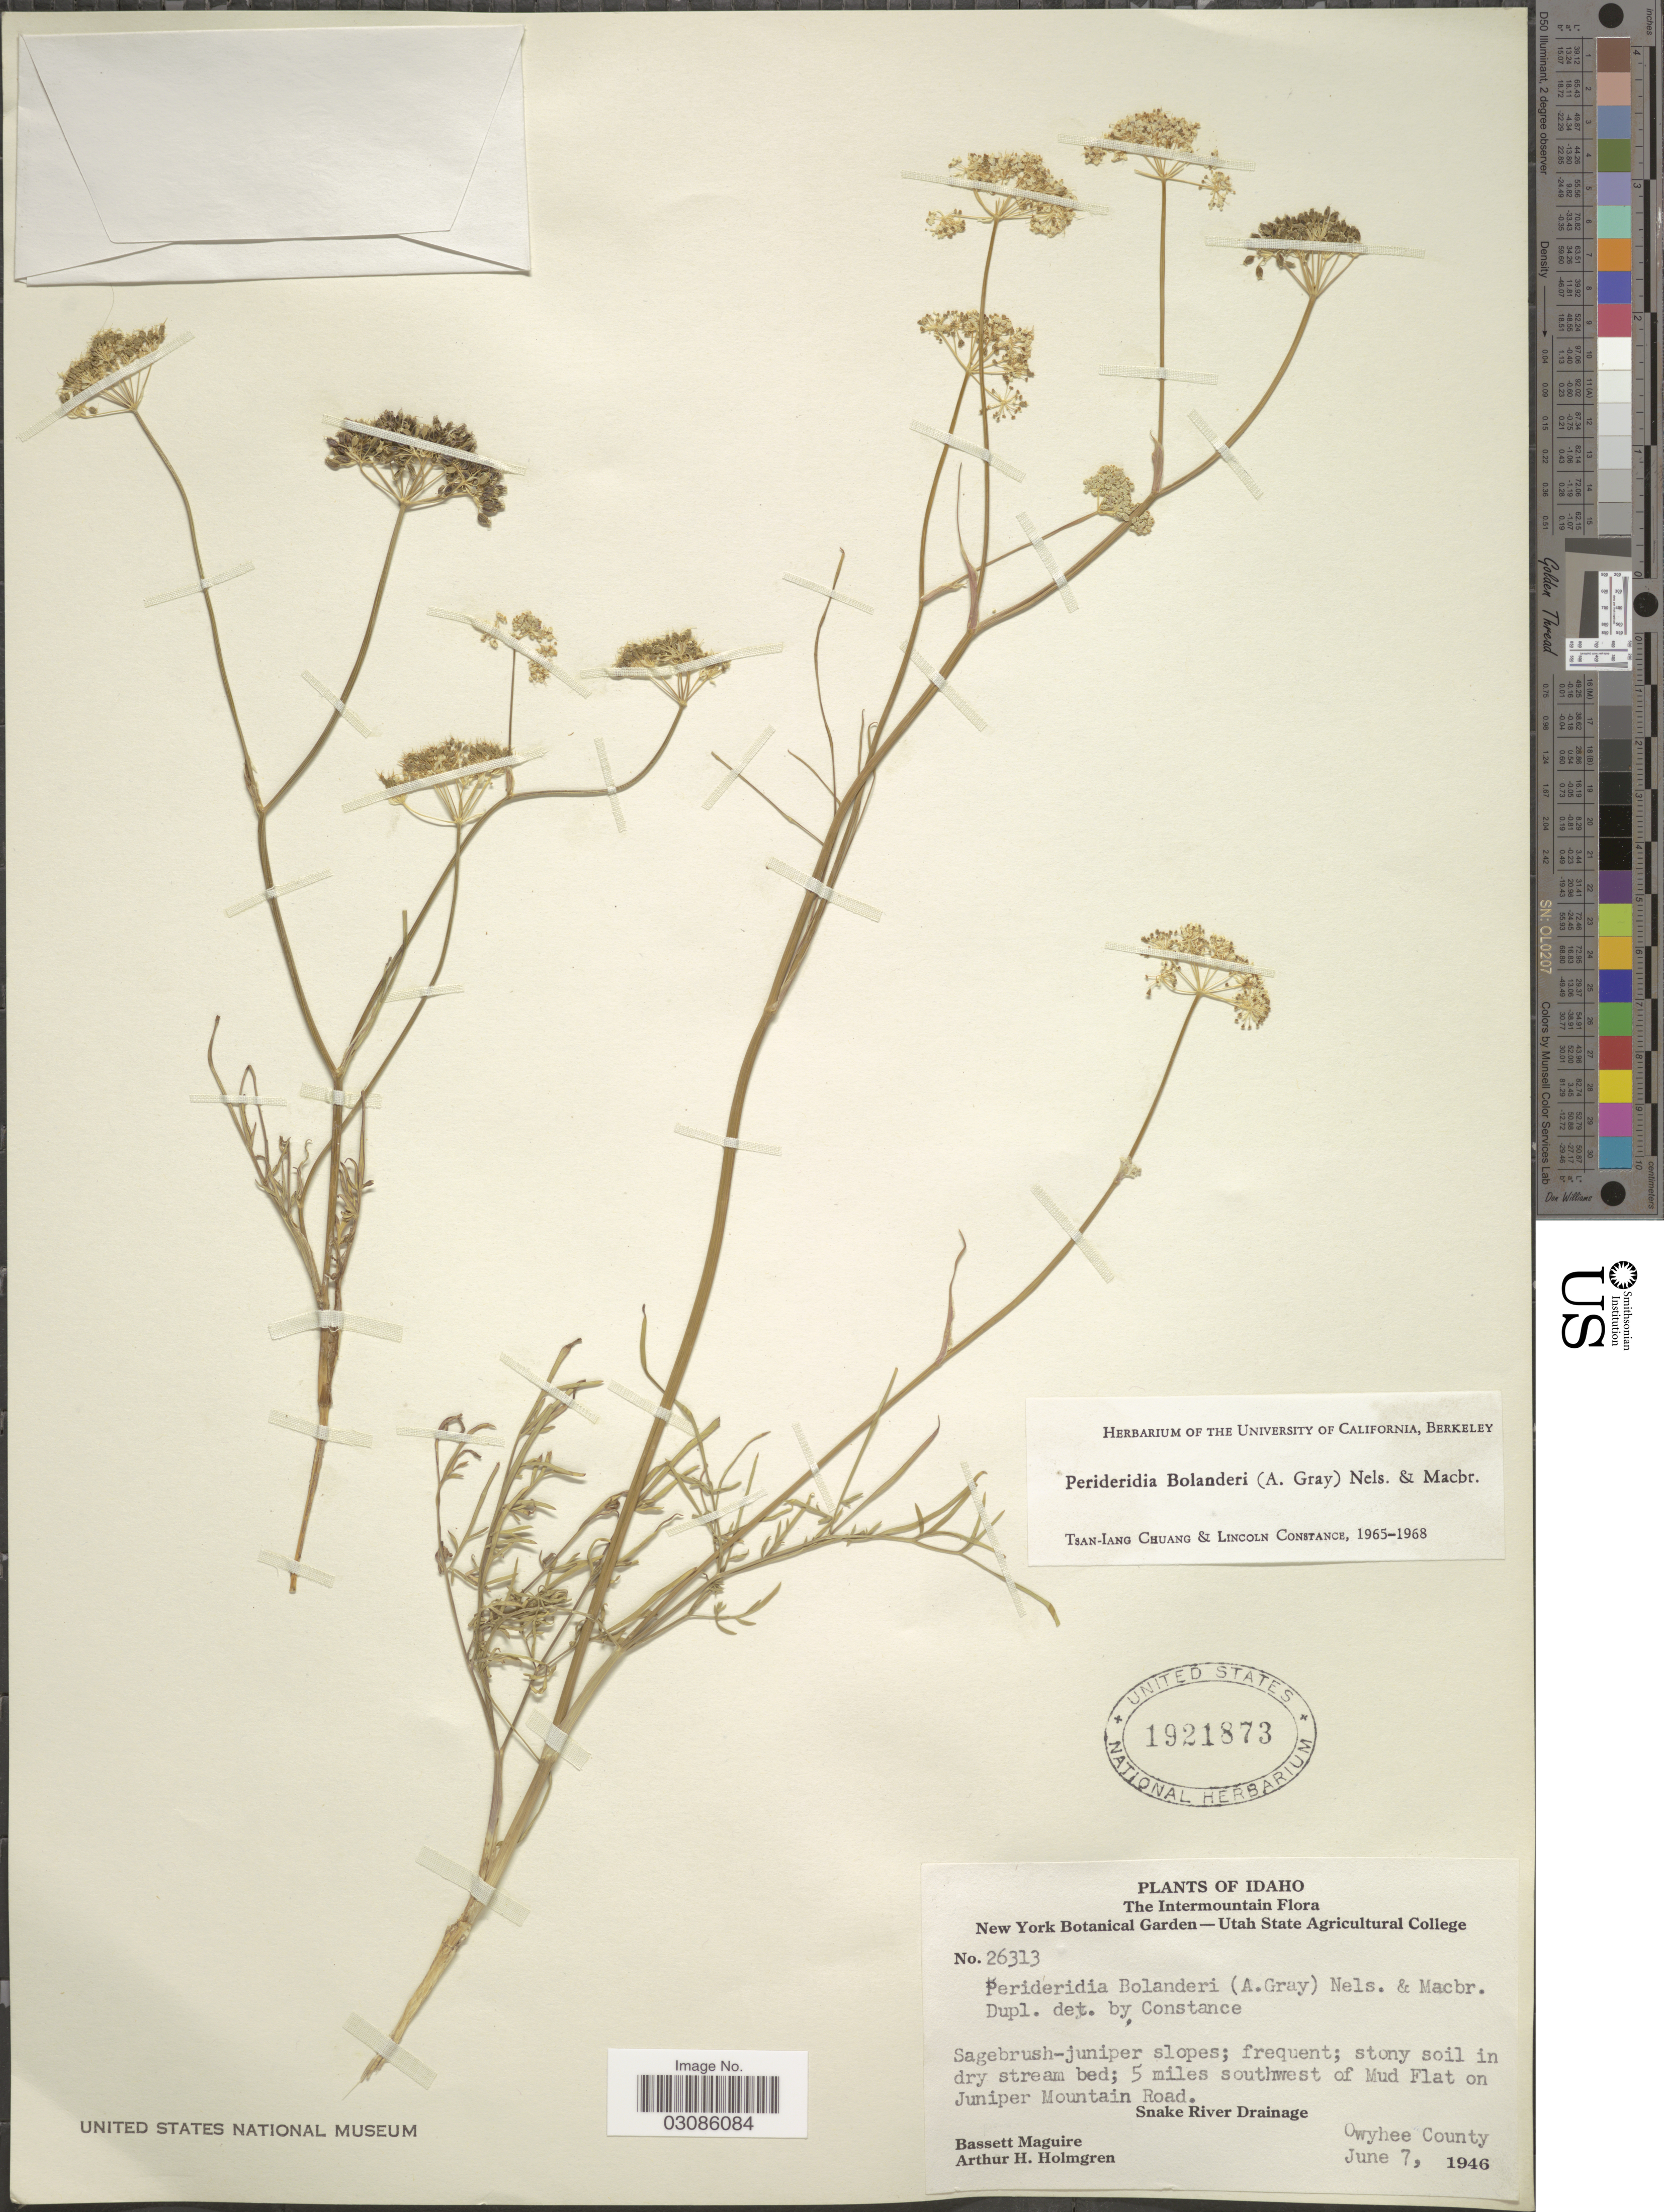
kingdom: Plantae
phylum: Tracheophyta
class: Magnoliopsida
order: Apiales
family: Apiaceae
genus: Perideridia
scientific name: Perideridia bolanderi subsp. bolanderi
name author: (A. Gray) A. Nelson & J.F. Macbr.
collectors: B. Maguire & A. H. Holmgren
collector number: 26313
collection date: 1946-06-07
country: United States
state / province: Idaho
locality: The Intermountain, 5 miles southwest of Mud Flat on Juniper Mountain Road. Snake River Drainage, Owyhee County.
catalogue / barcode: US 1921873